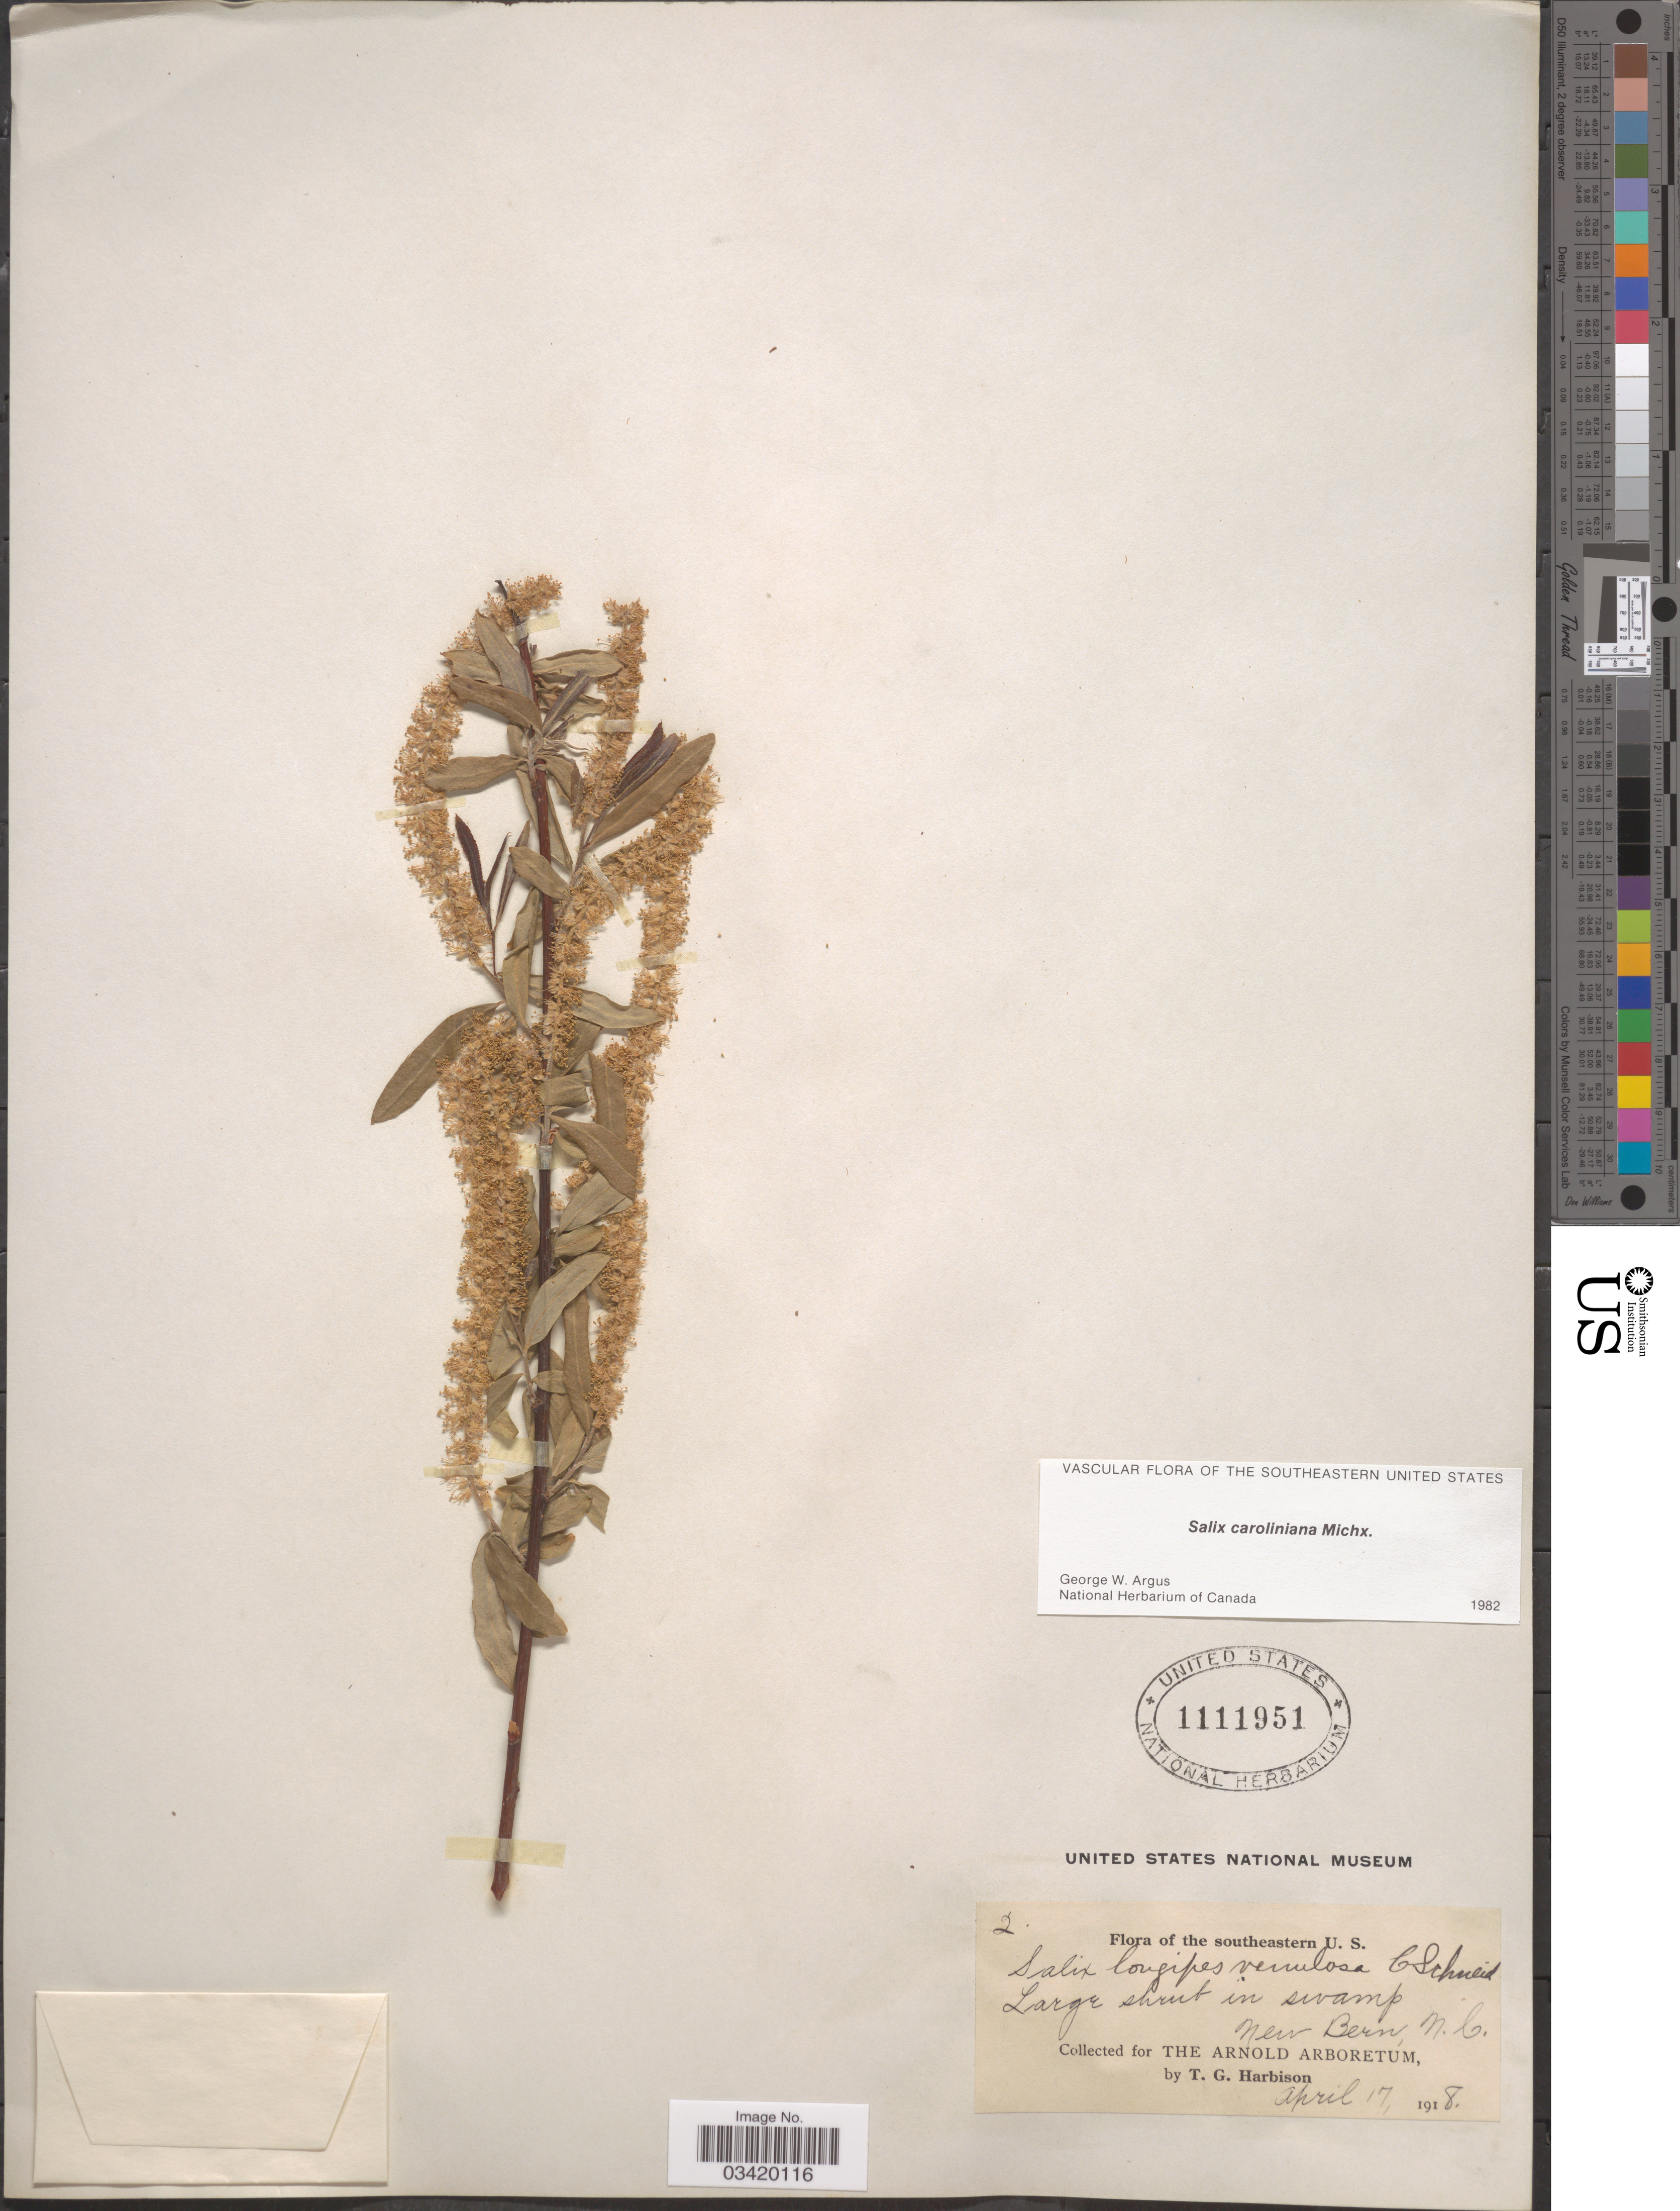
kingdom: Plantae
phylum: Tracheophyta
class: Magnoliopsida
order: Malpighiales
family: Salicaceae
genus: Salix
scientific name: Salix caroliniana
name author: Michx.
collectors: T. Harbison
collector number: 2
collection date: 1918-04-17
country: United States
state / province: North Carolina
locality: Southeastern U.S. In swamp New Bern.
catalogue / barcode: US 1111951